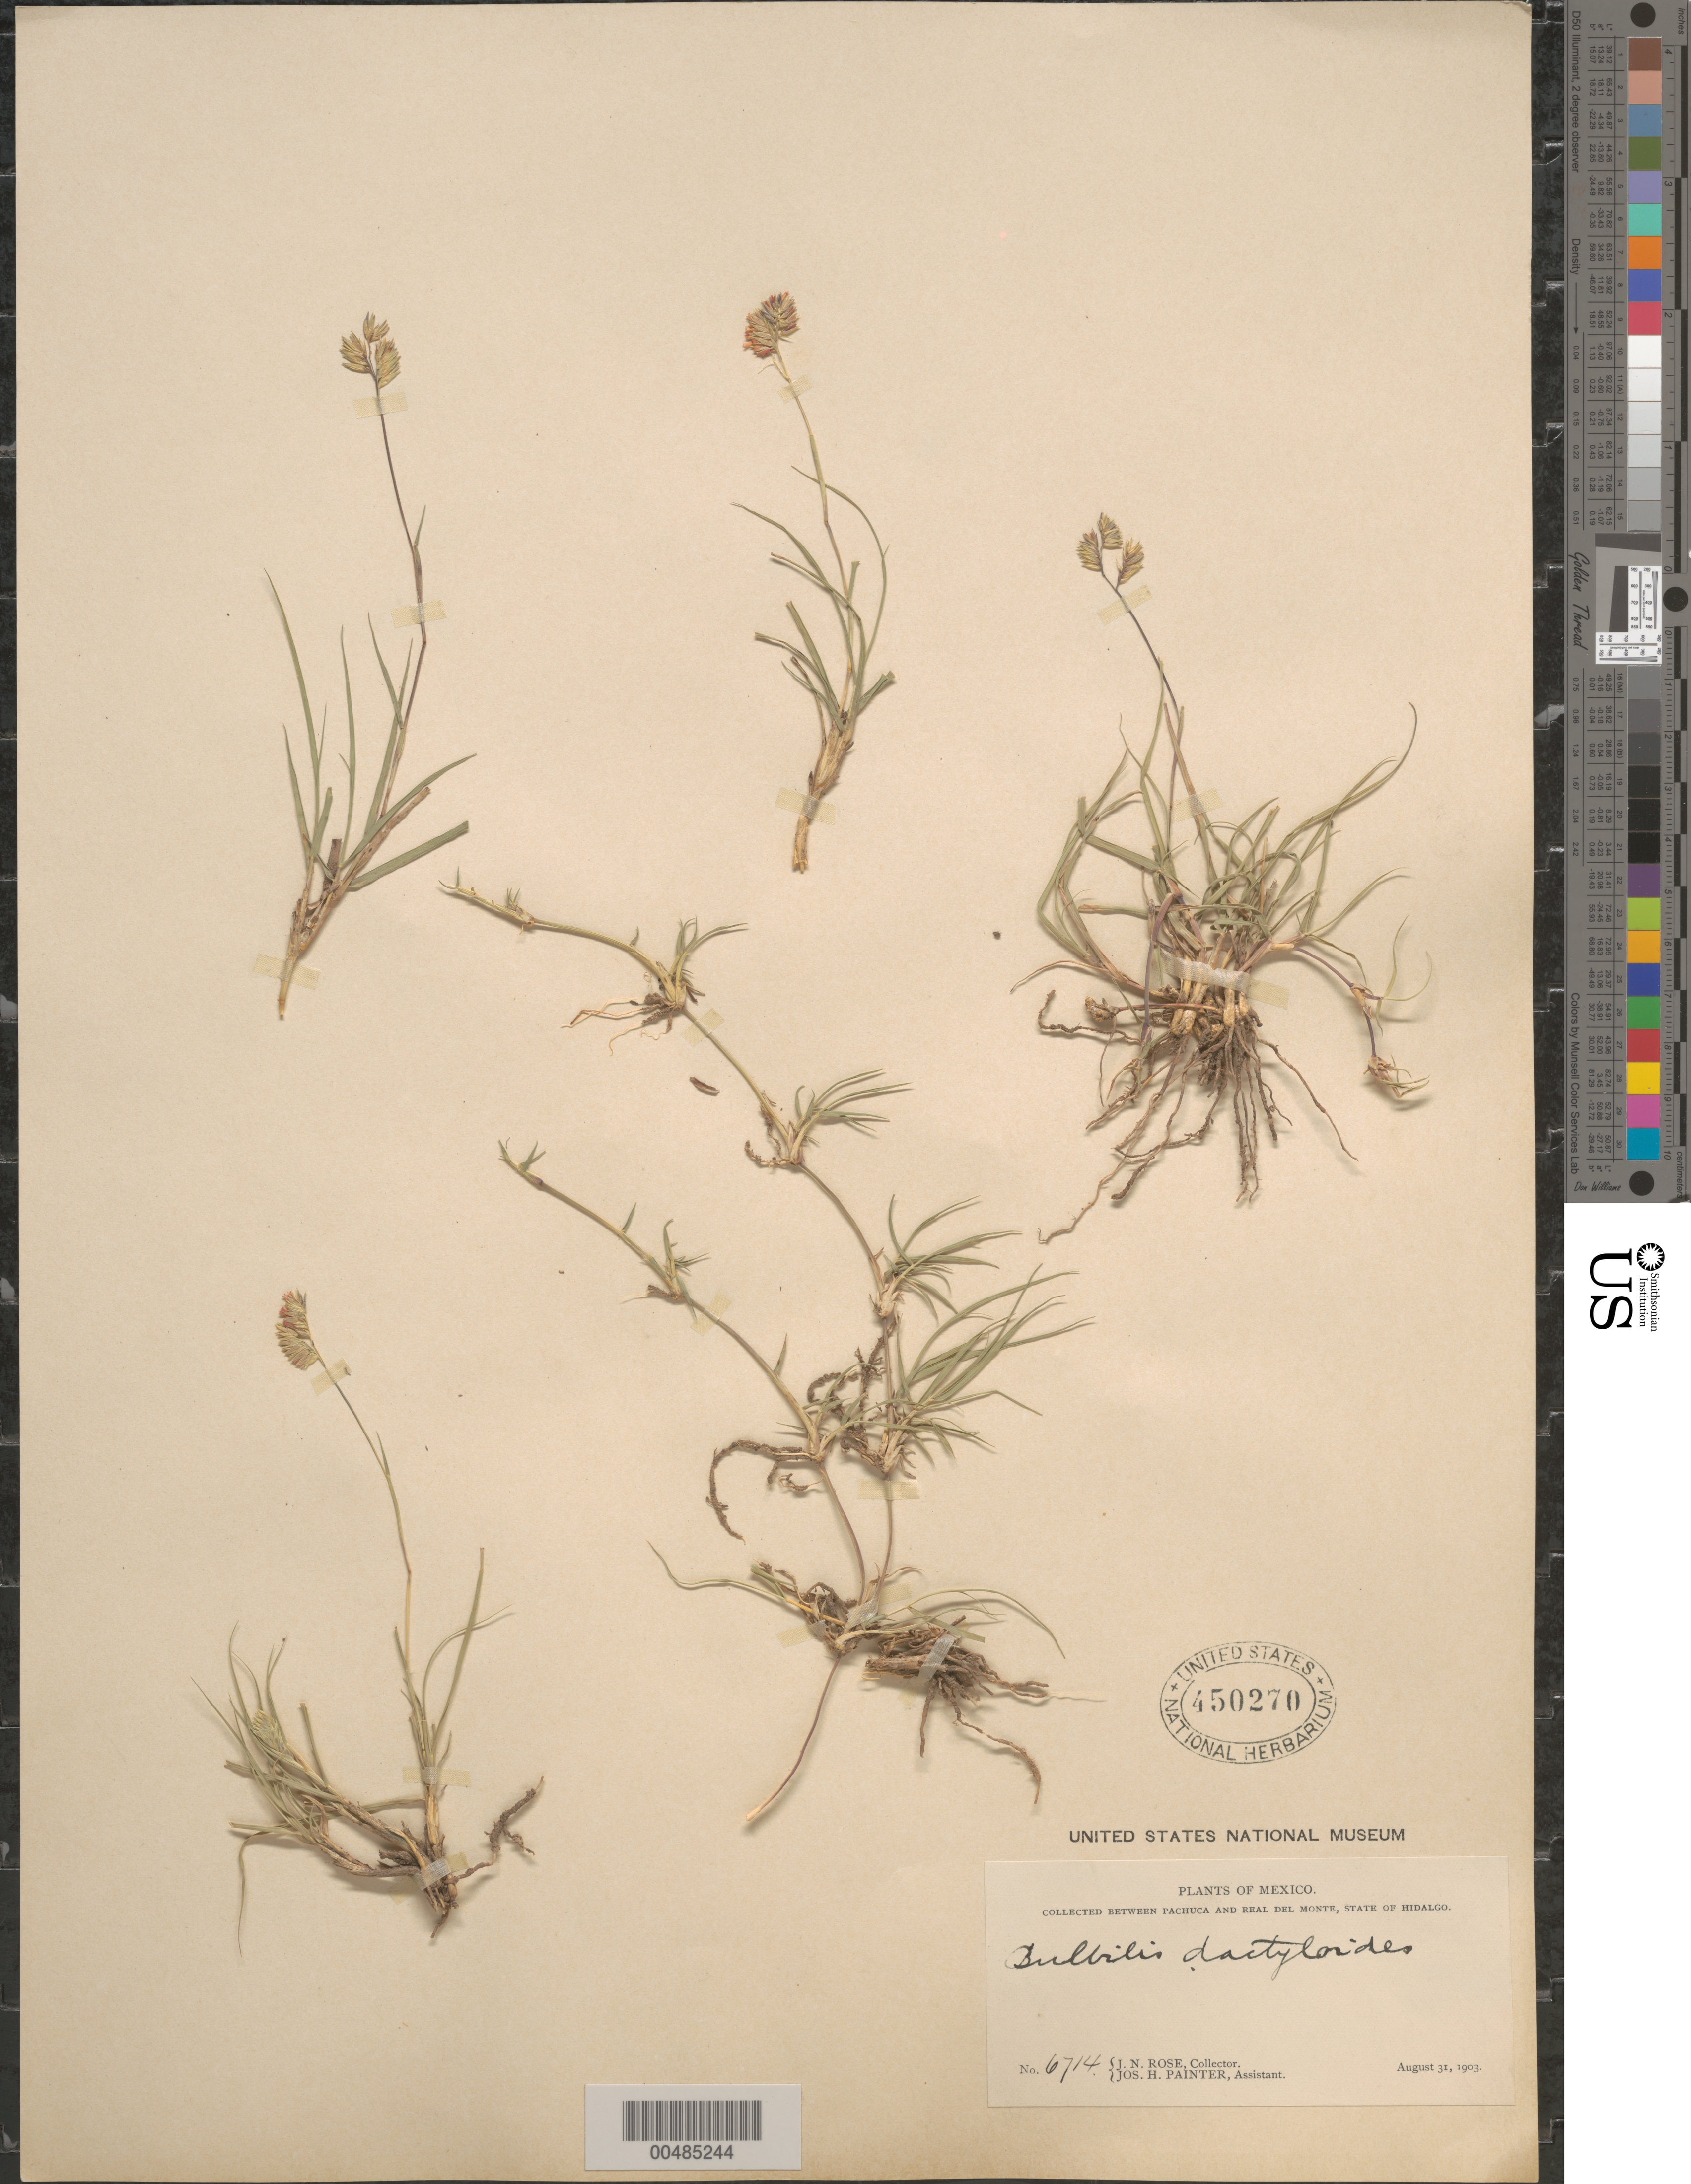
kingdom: Plantae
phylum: Tracheophyta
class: Liliopsida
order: Poales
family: Poaceae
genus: Buchloe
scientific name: Buchloe dactyloides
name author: (Nutt.) Engelm.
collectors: J. N. Rose & J. H. Painter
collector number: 6714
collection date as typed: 31 Aug 1903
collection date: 1903-08-31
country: Mexico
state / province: Hidalgo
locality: Between Pachuca and Real del Monte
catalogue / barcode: US 450270